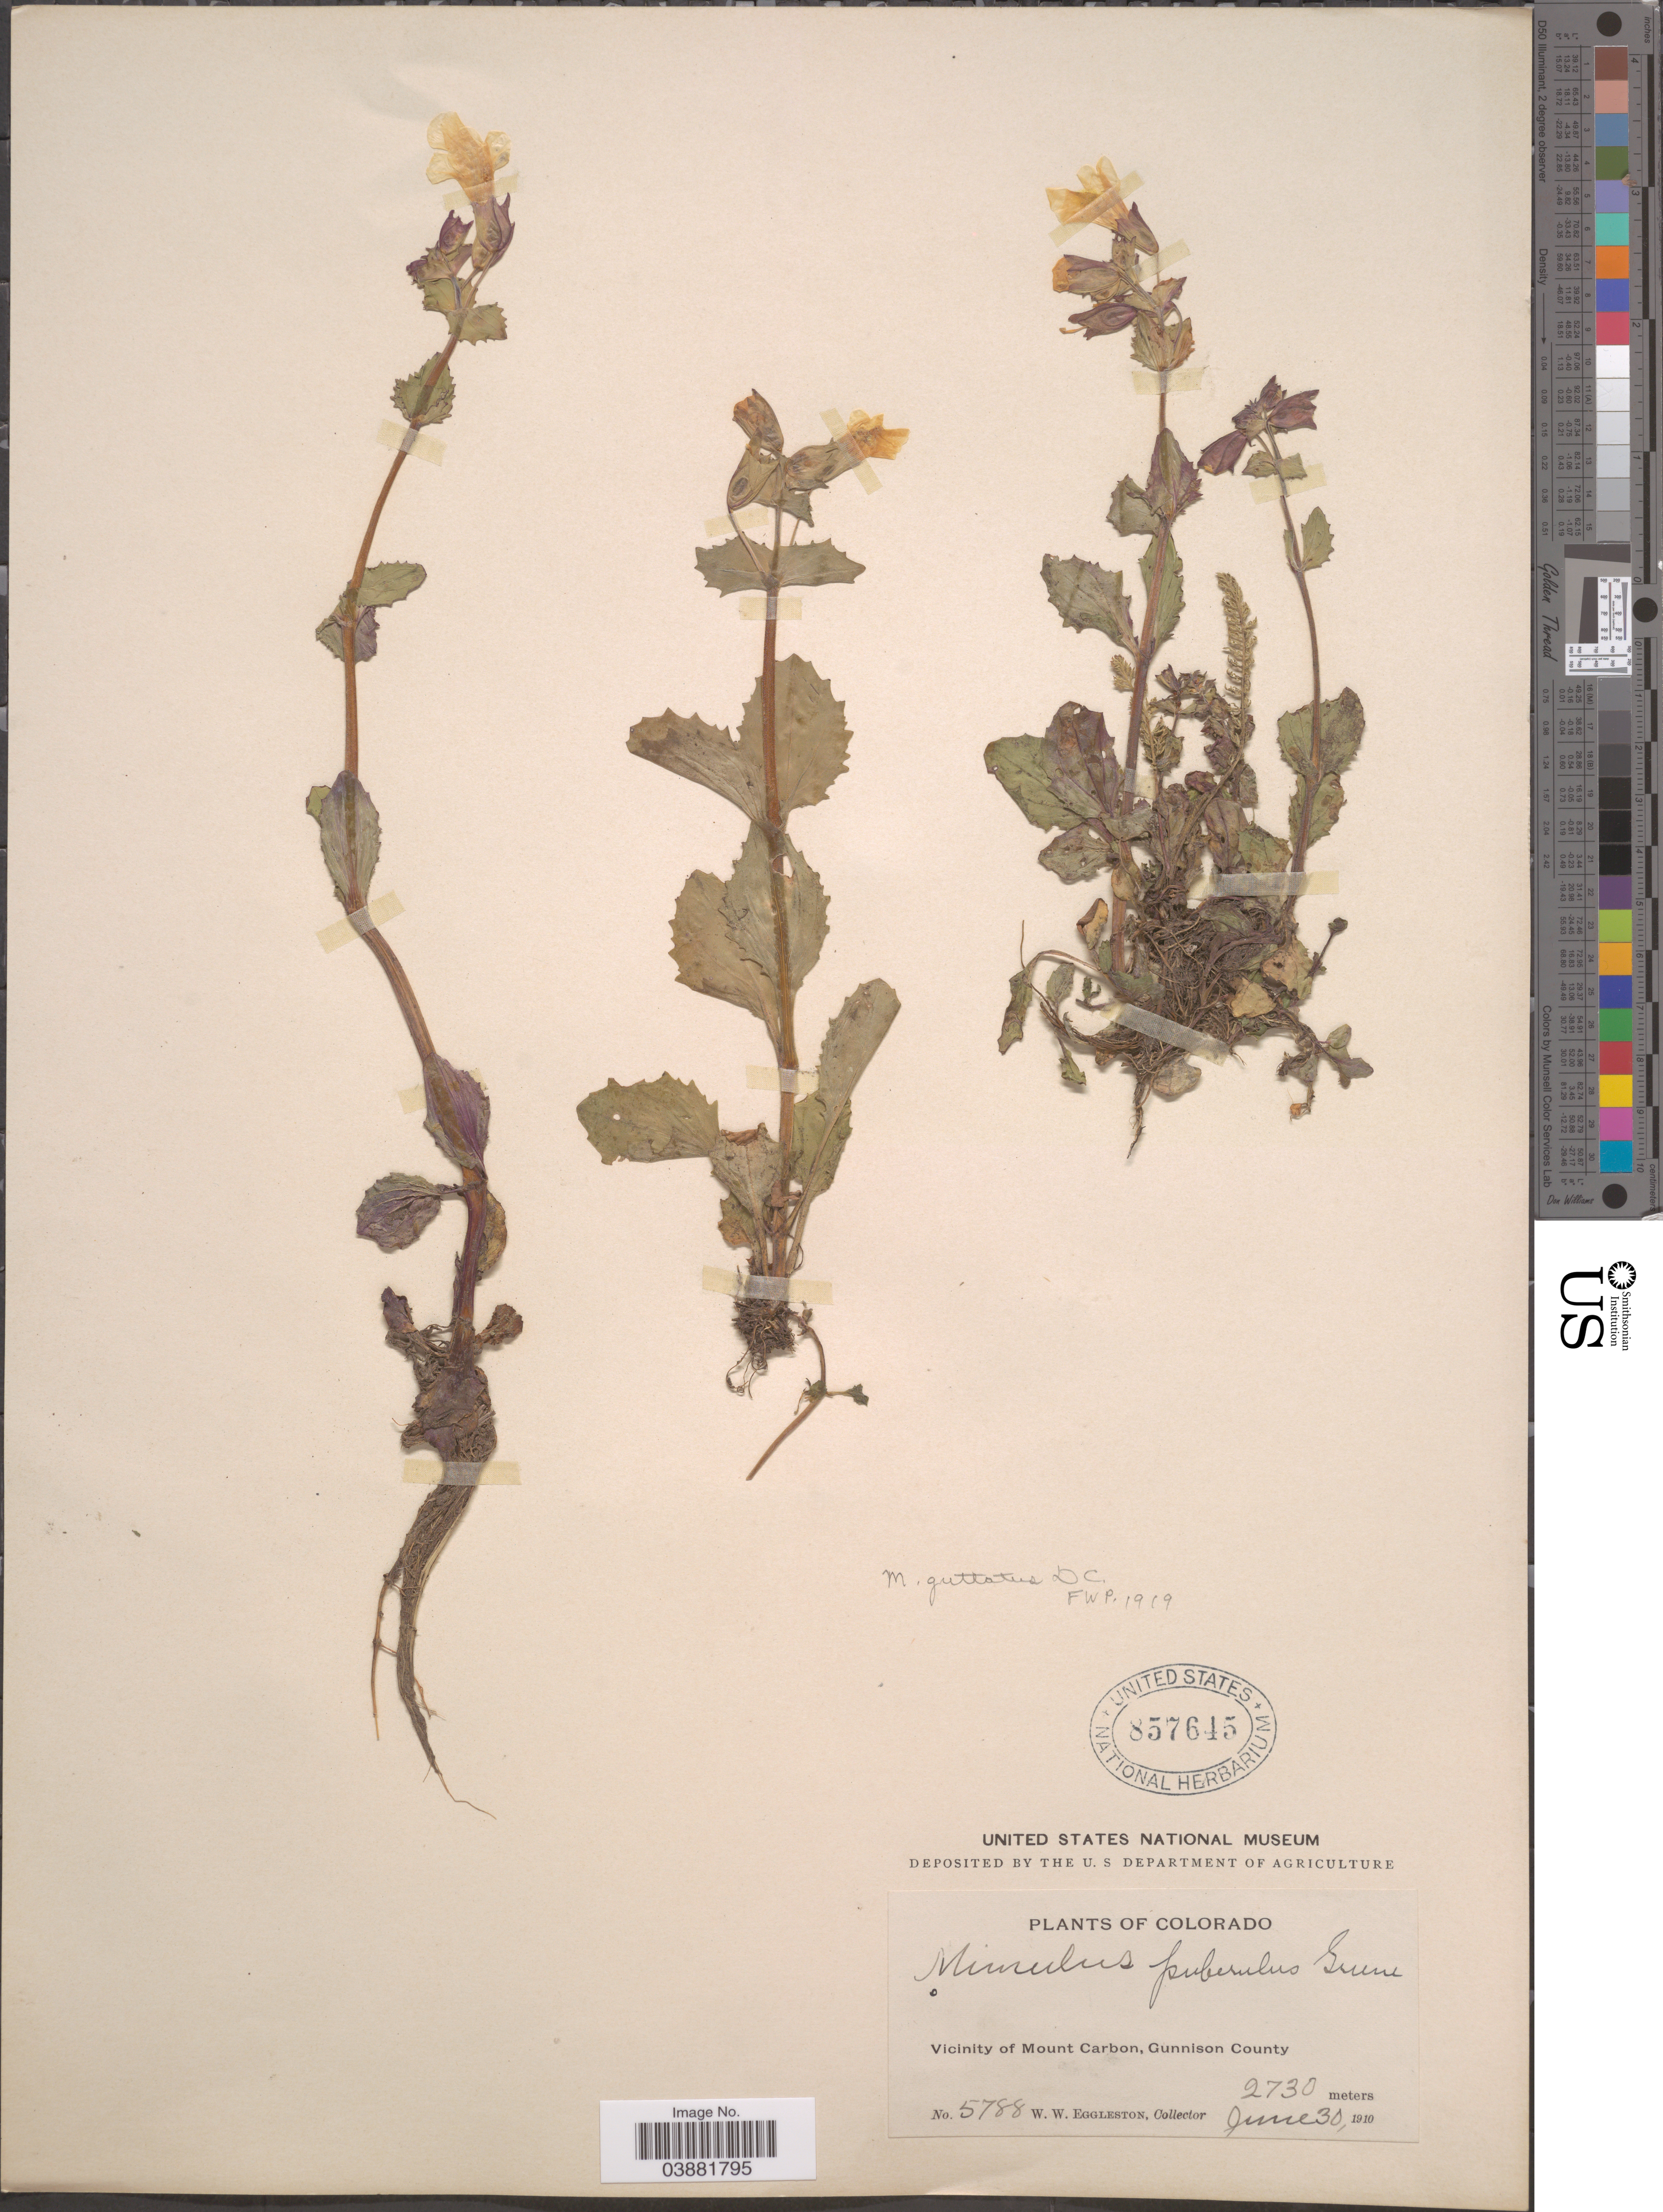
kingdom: Plantae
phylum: Tracheophyta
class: Magnoliopsida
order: Lamiales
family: Phrymaceae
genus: Mimulus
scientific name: Mimulus guttatus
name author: DC.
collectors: W. W. Eggleston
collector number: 5788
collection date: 1910-06-30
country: United States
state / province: Colorado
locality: Vicinity of Mount Carbon, Gunnison County.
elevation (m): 2730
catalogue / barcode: US 857645